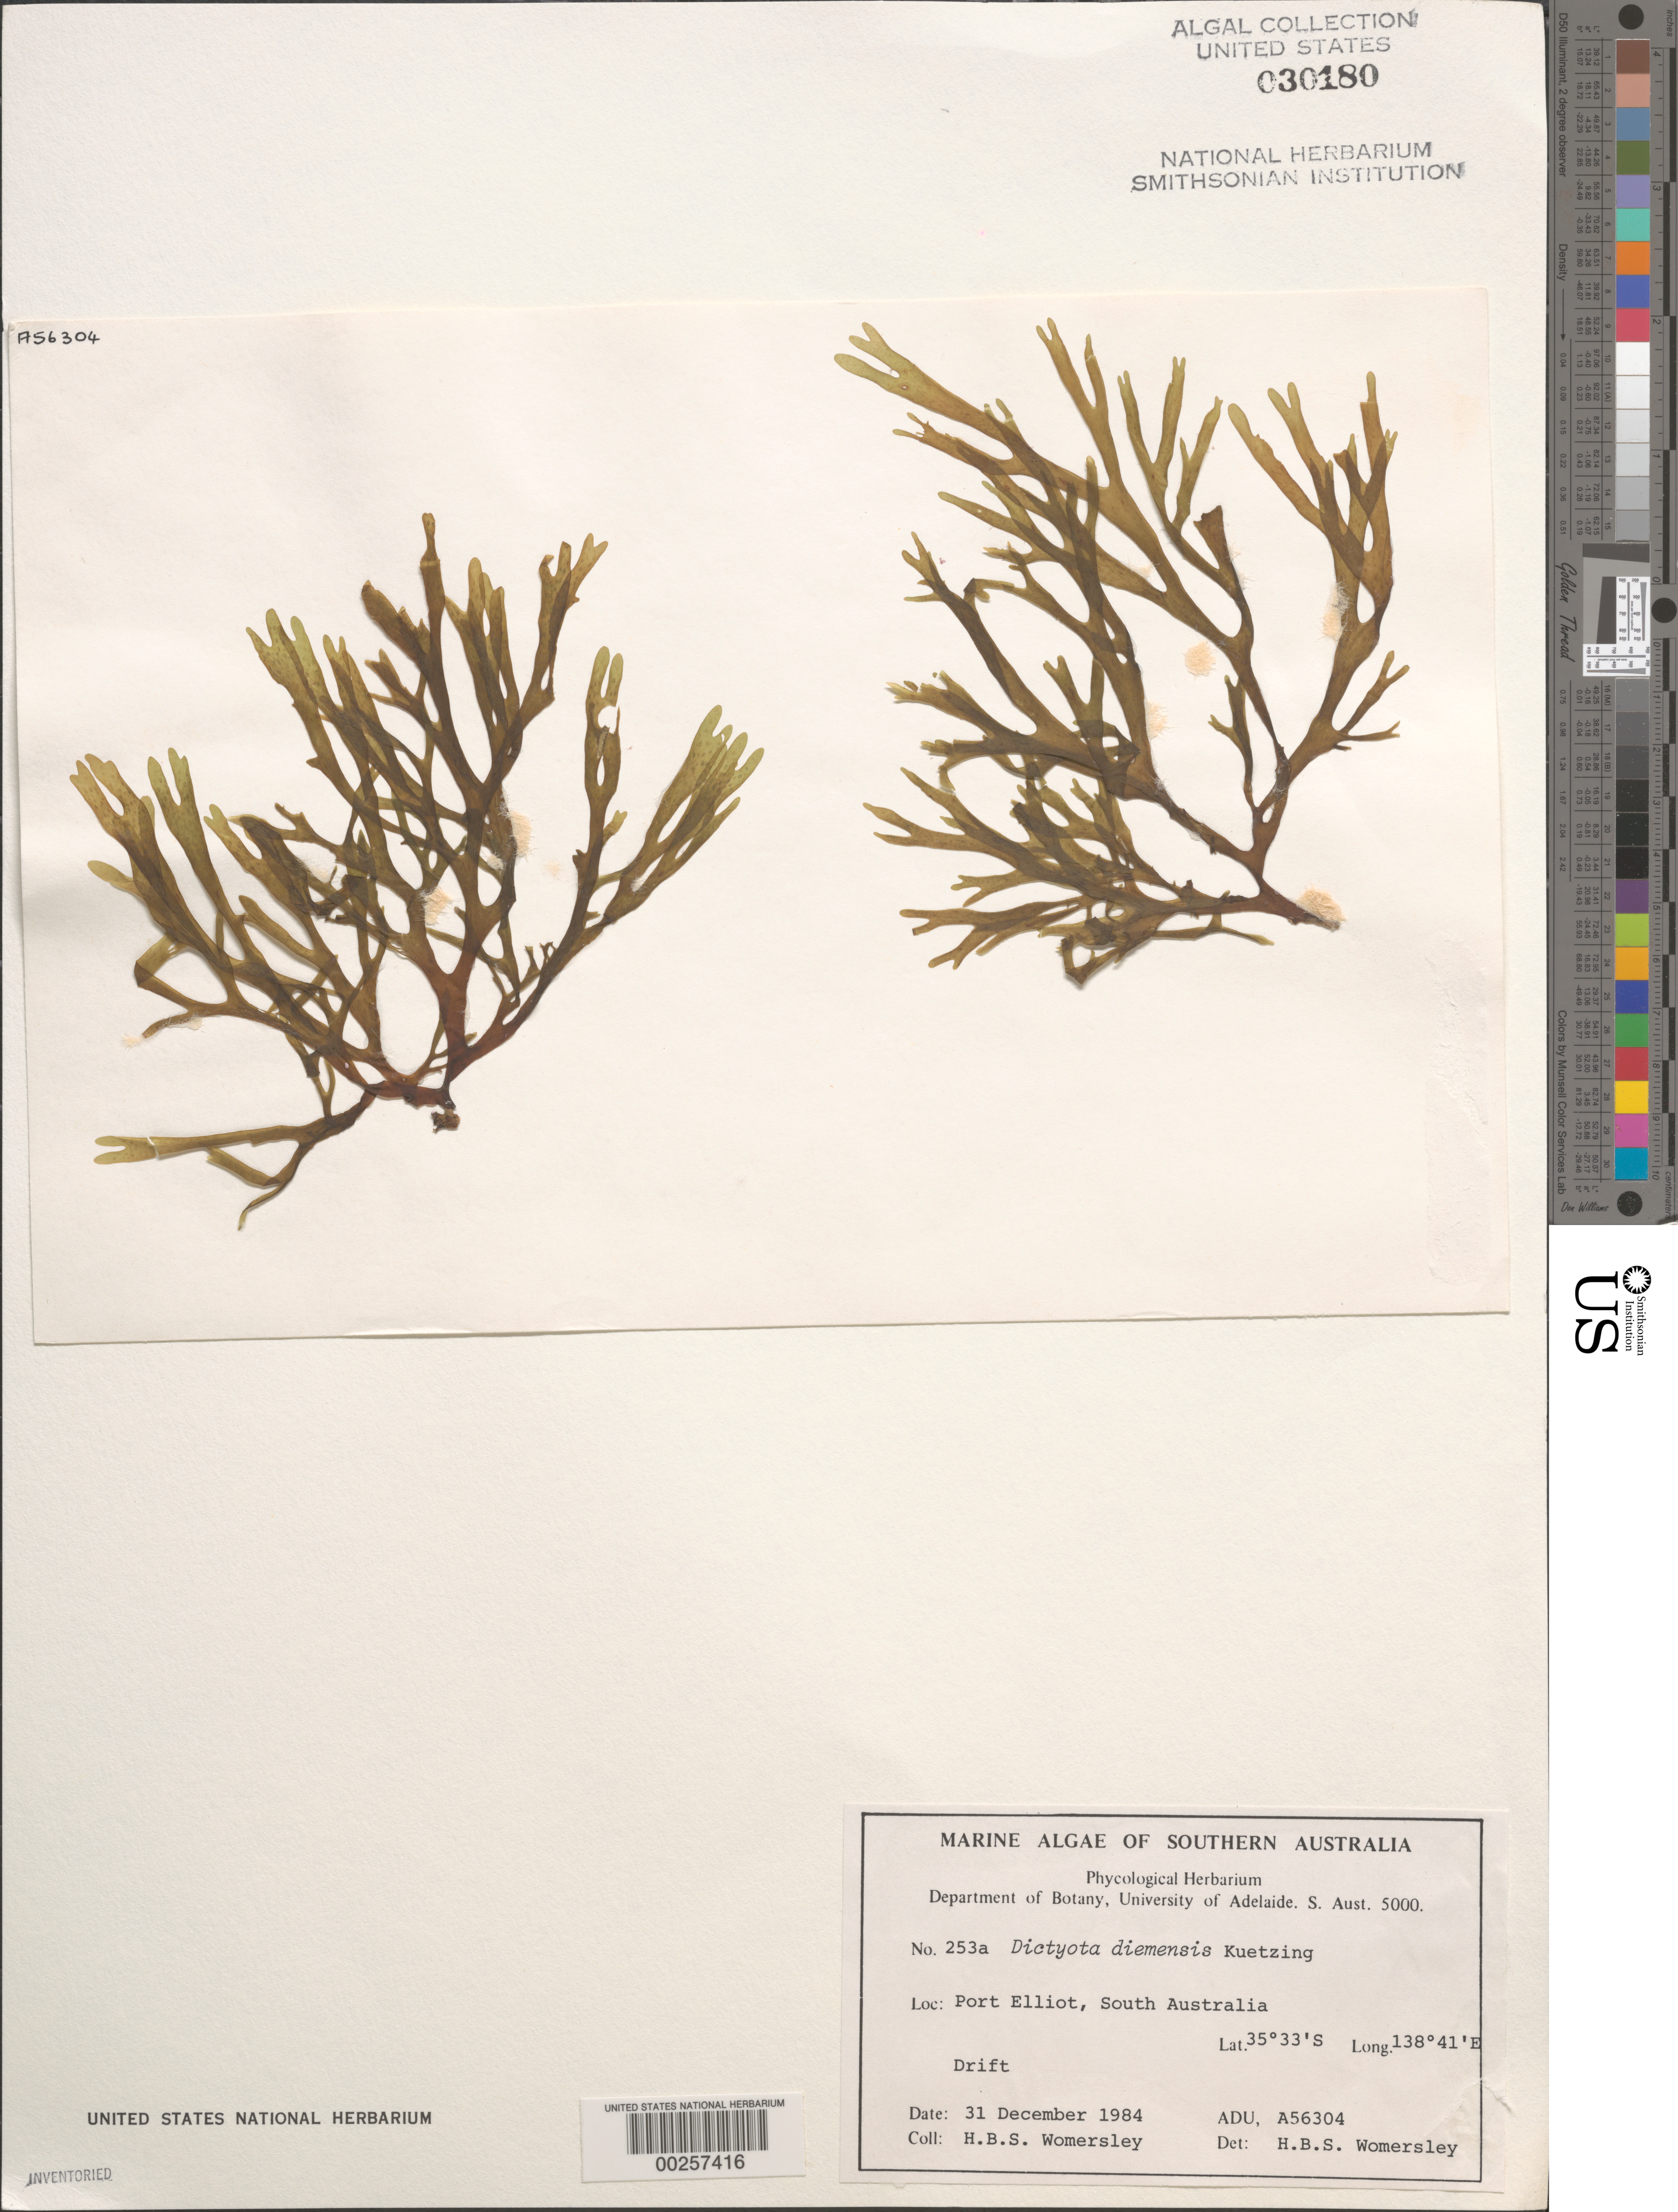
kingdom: Chromista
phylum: Ochrophyta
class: Phaeophyceae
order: Dictyotales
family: Dictyotaceae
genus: Dictyota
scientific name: Dictyota diemensis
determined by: Womersley, H. B. S.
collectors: H. B. S. Womersley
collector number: ADU A56304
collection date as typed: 31 Dec 1984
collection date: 1984-12-31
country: Australia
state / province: South Australia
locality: Port Elliot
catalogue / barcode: US 30180